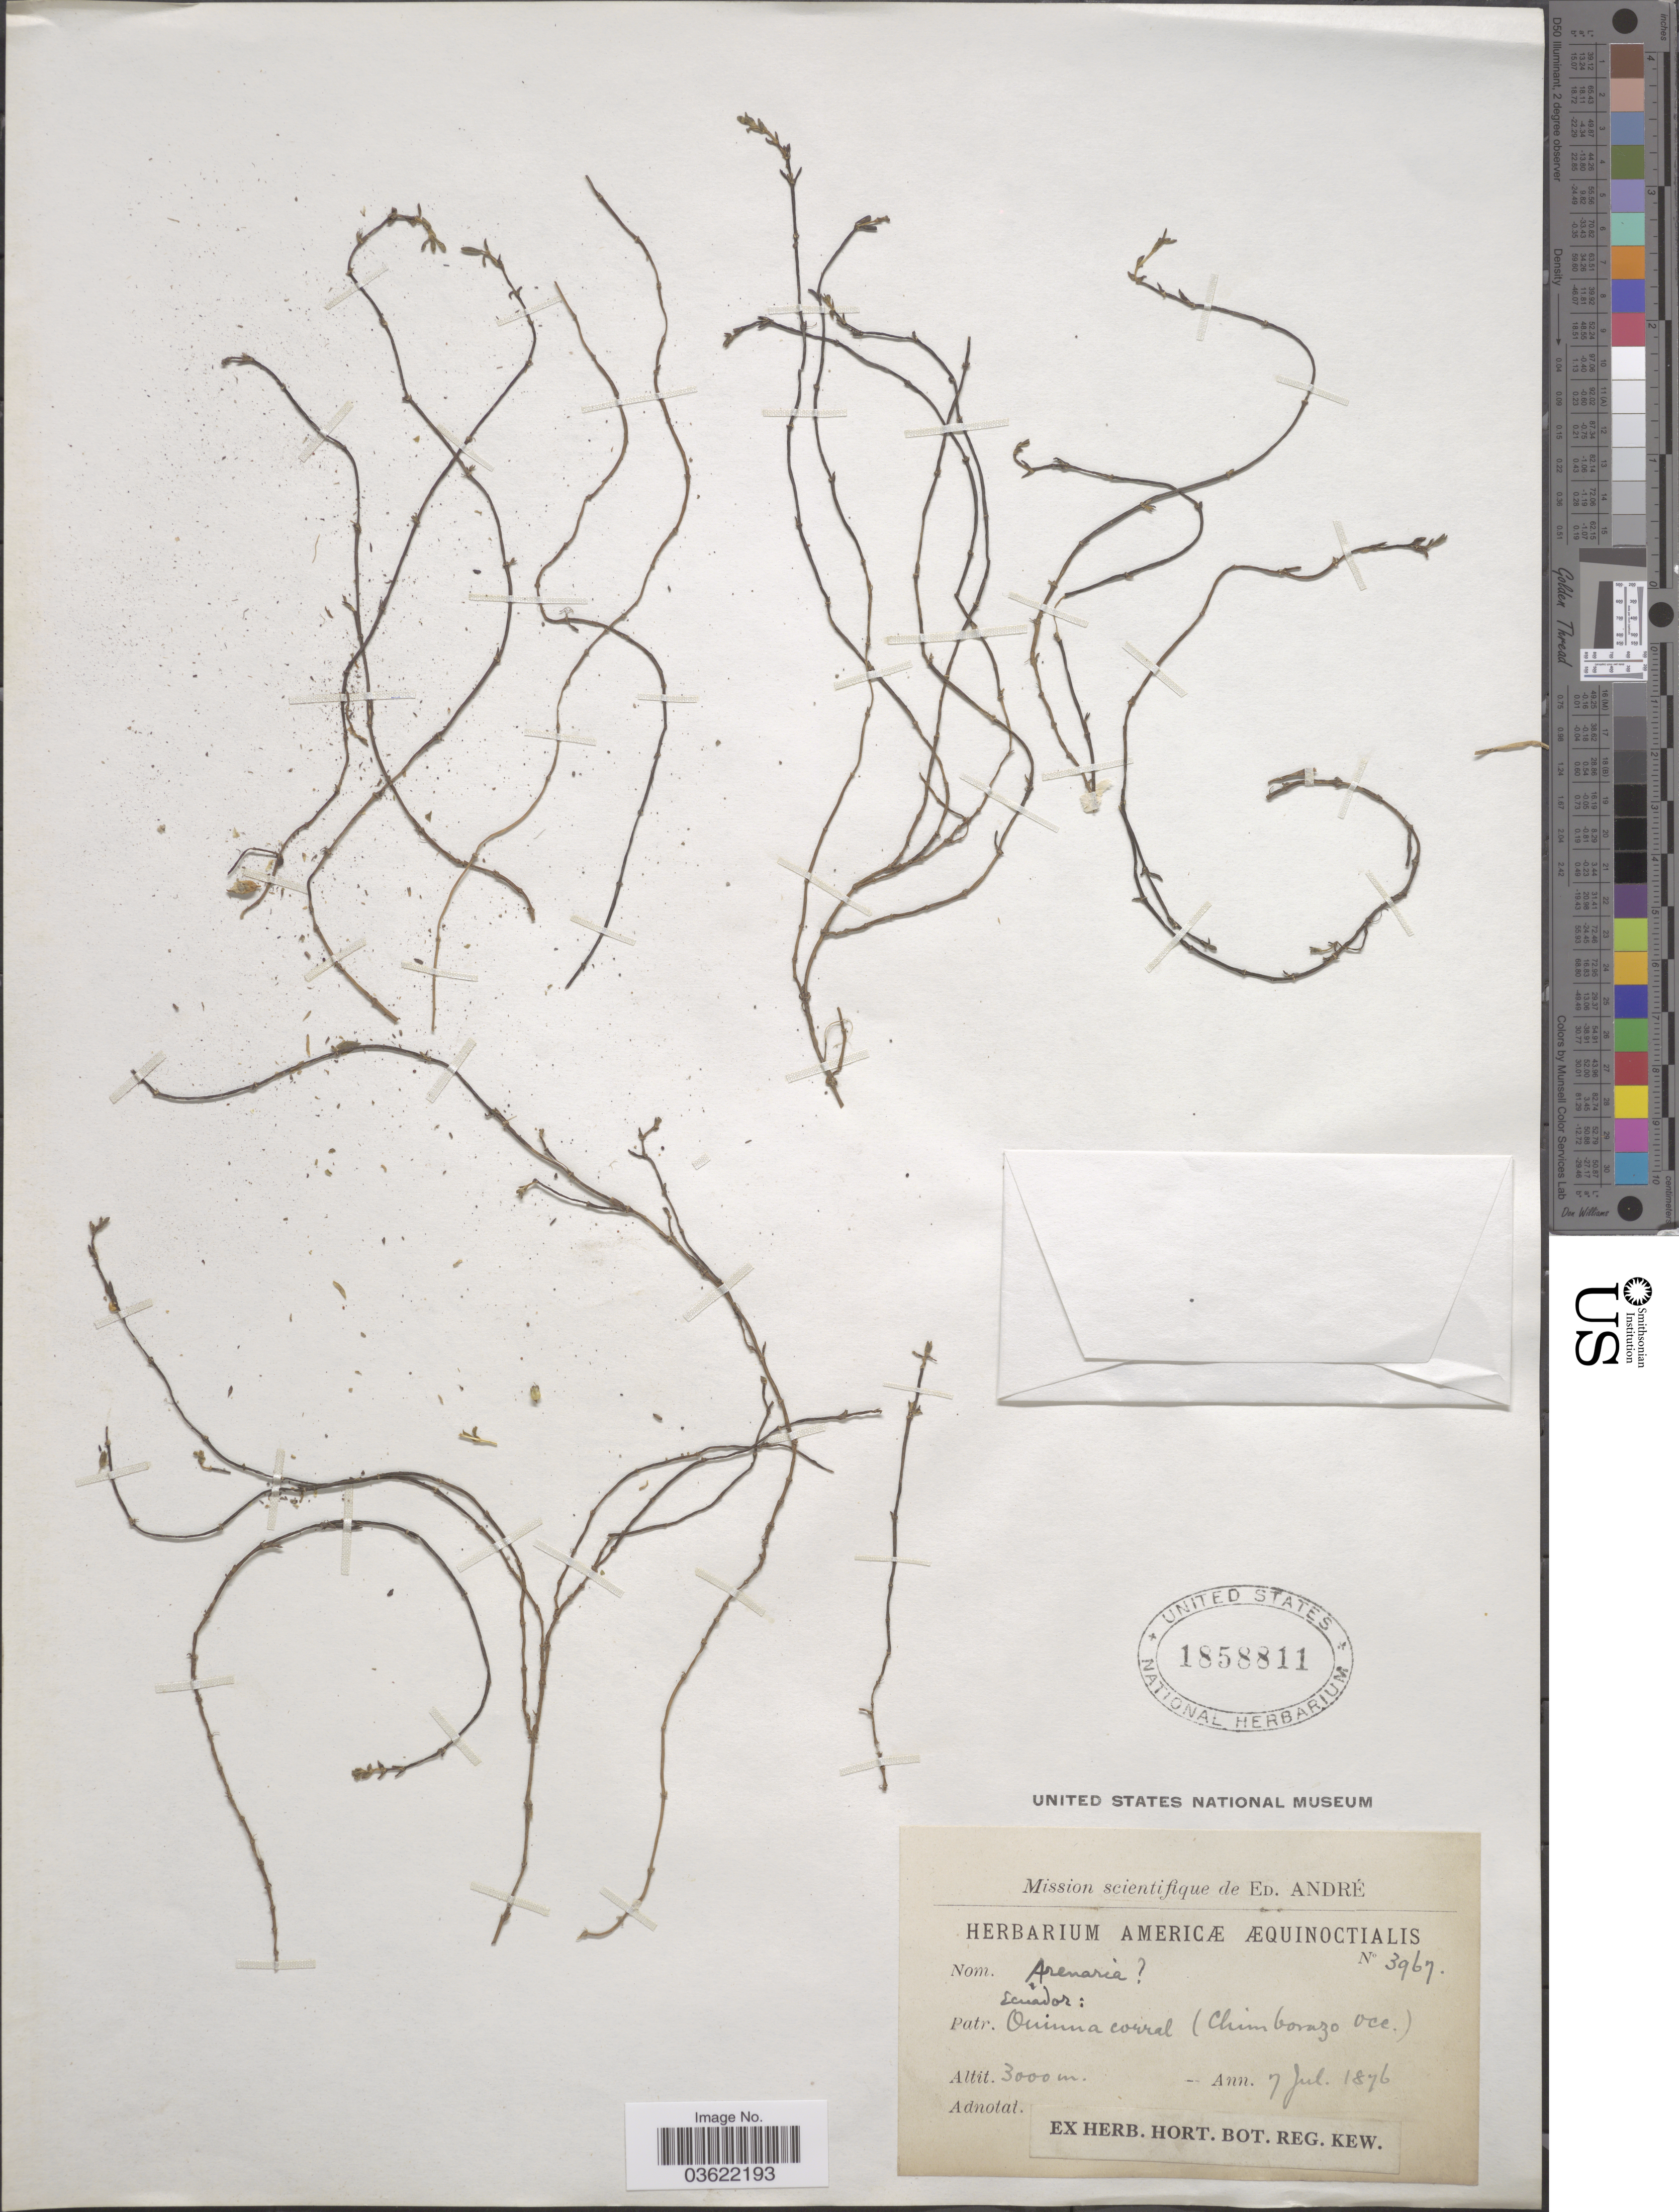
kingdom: Plantae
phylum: Tracheophyta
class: Magnoliopsida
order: Caryophyllales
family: Caryophyllaceae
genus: Arenaria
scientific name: Arenaria sp.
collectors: É. F. André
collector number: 3967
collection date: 1876-07-07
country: Ecuador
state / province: Chimborazo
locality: Patr. Ouinna [interpreted] Corral (Chimborazo occ.).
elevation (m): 3000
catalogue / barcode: US 1858811